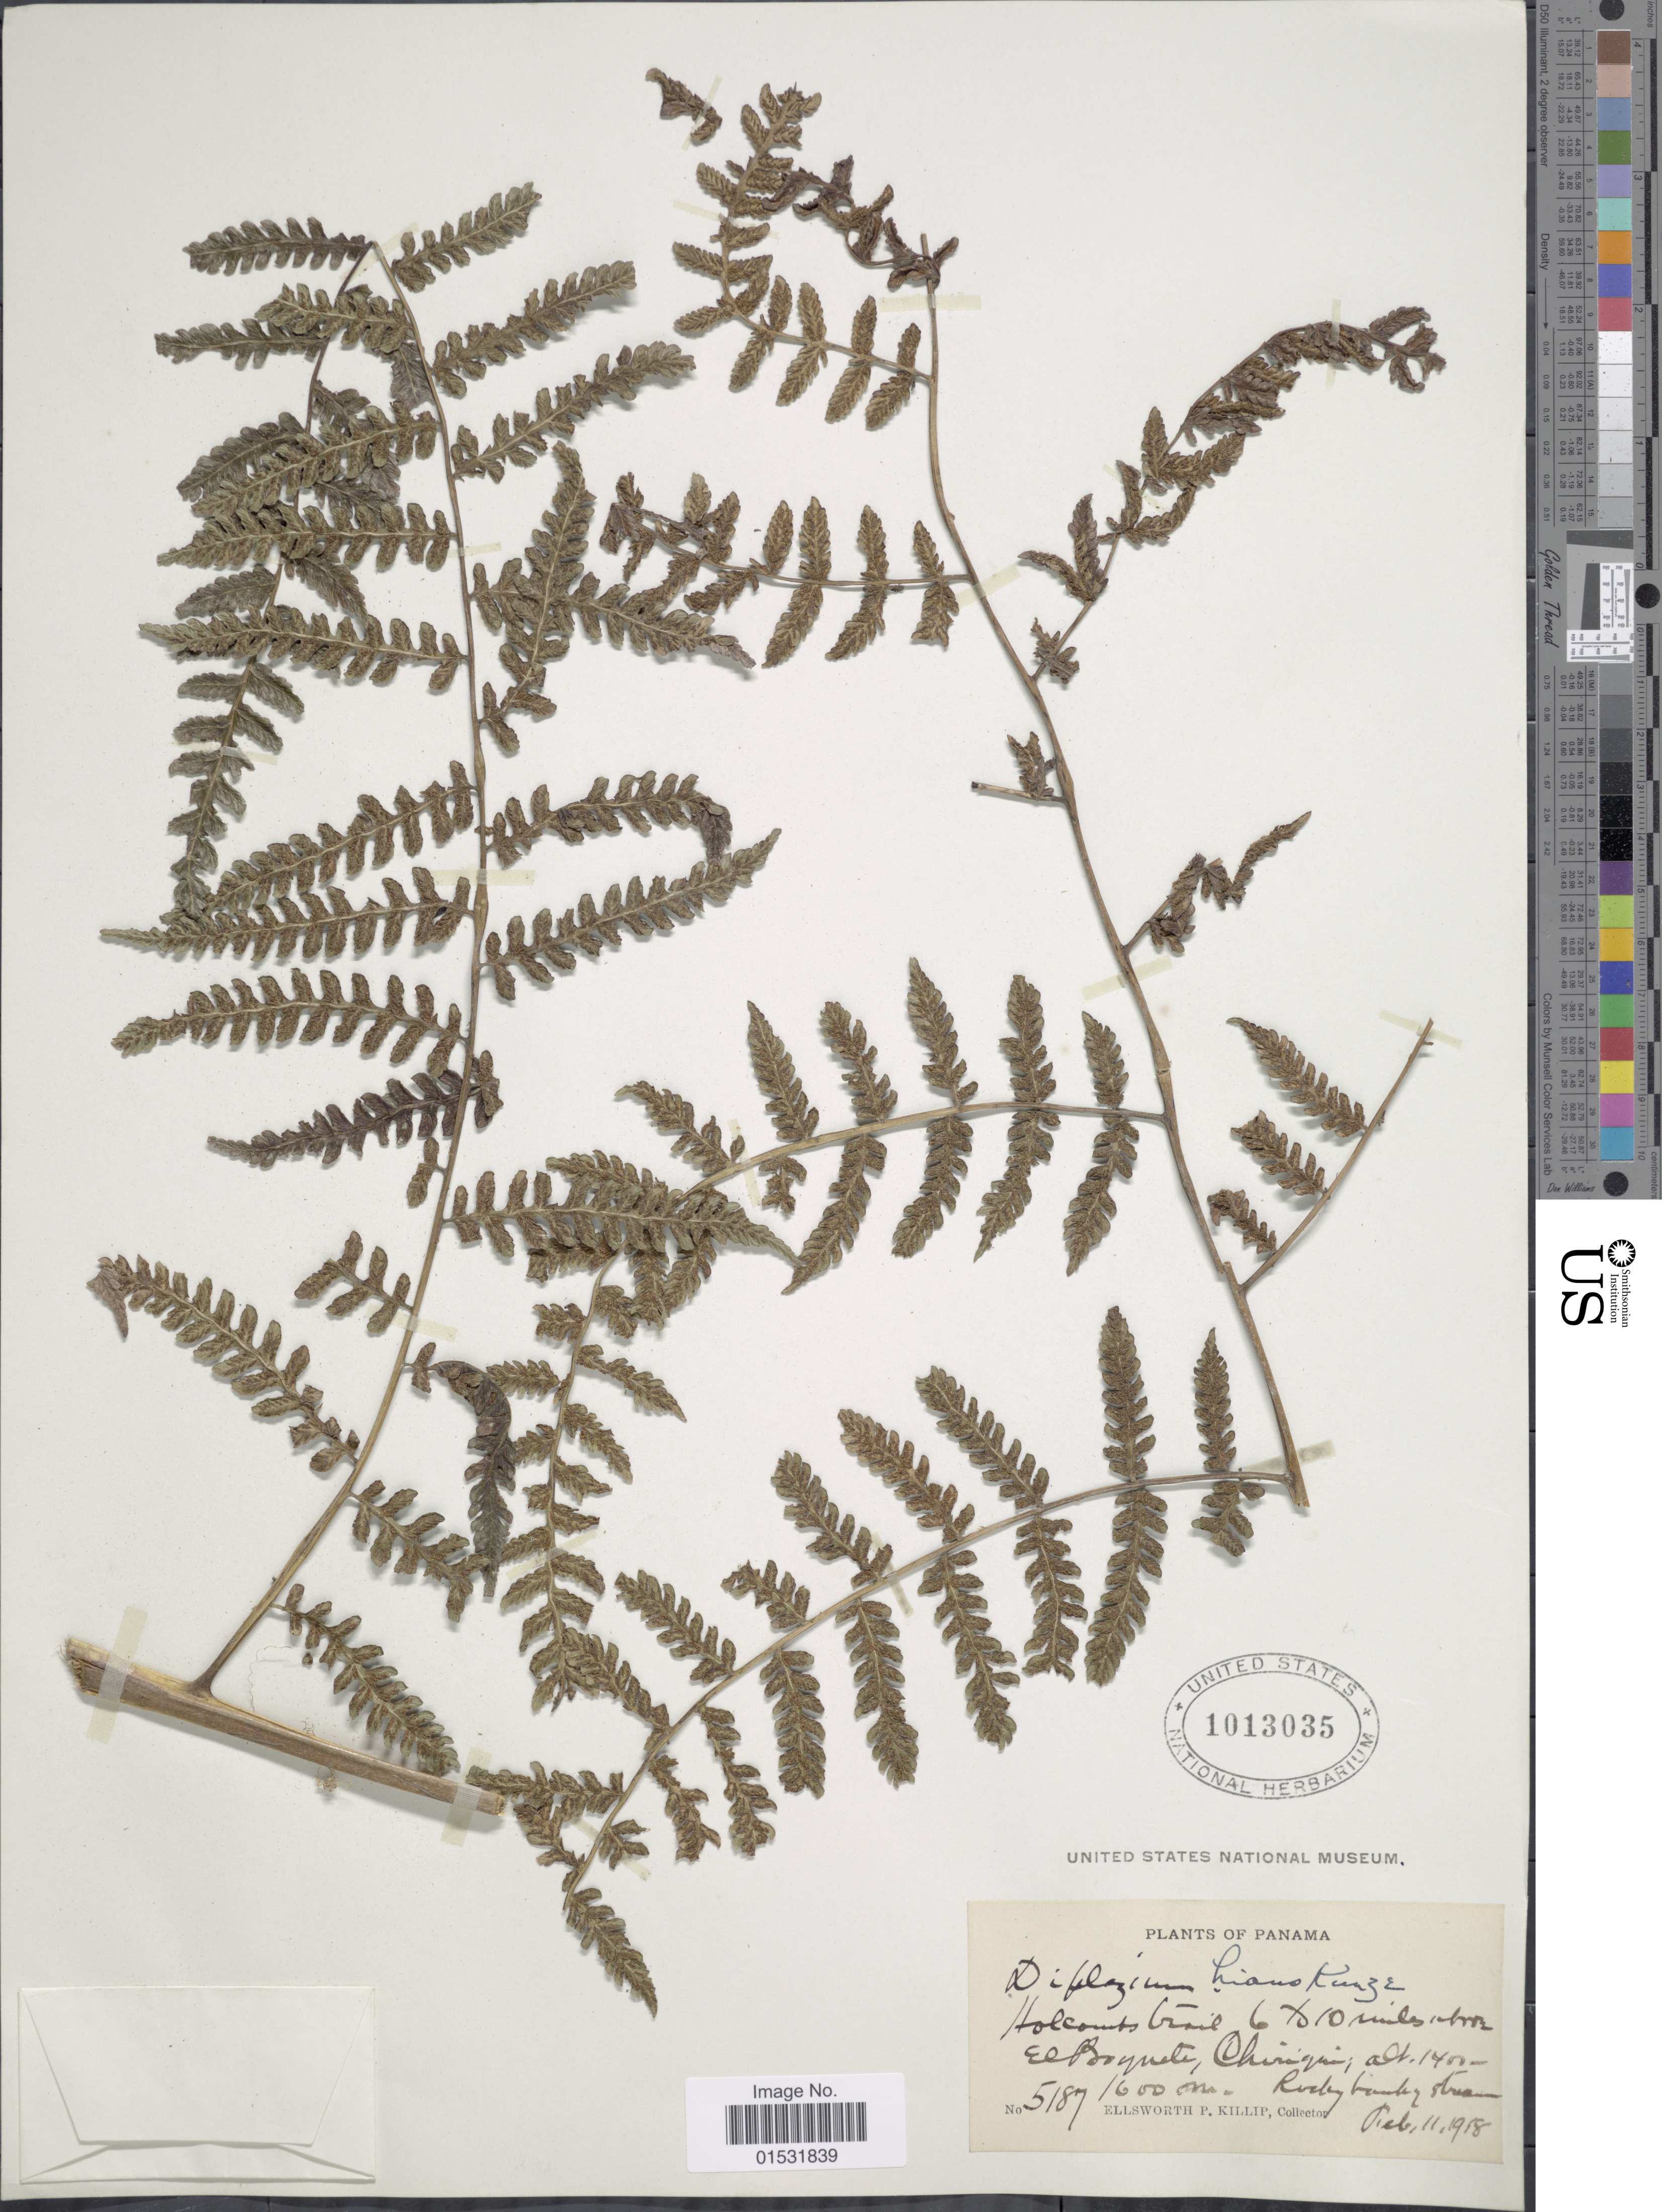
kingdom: Plantae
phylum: Tracheophyta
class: Polypodiopsida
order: Polypodiales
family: Athyriaceae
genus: Diplazium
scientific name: Diplazium hians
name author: Kunze ex Klotzsch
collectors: E. P. Killip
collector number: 5187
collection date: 1918-02-11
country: Panama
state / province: Chiriqui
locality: Holcombs trail 6 to 10 miles above El Boquete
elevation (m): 1400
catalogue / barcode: US 1013035